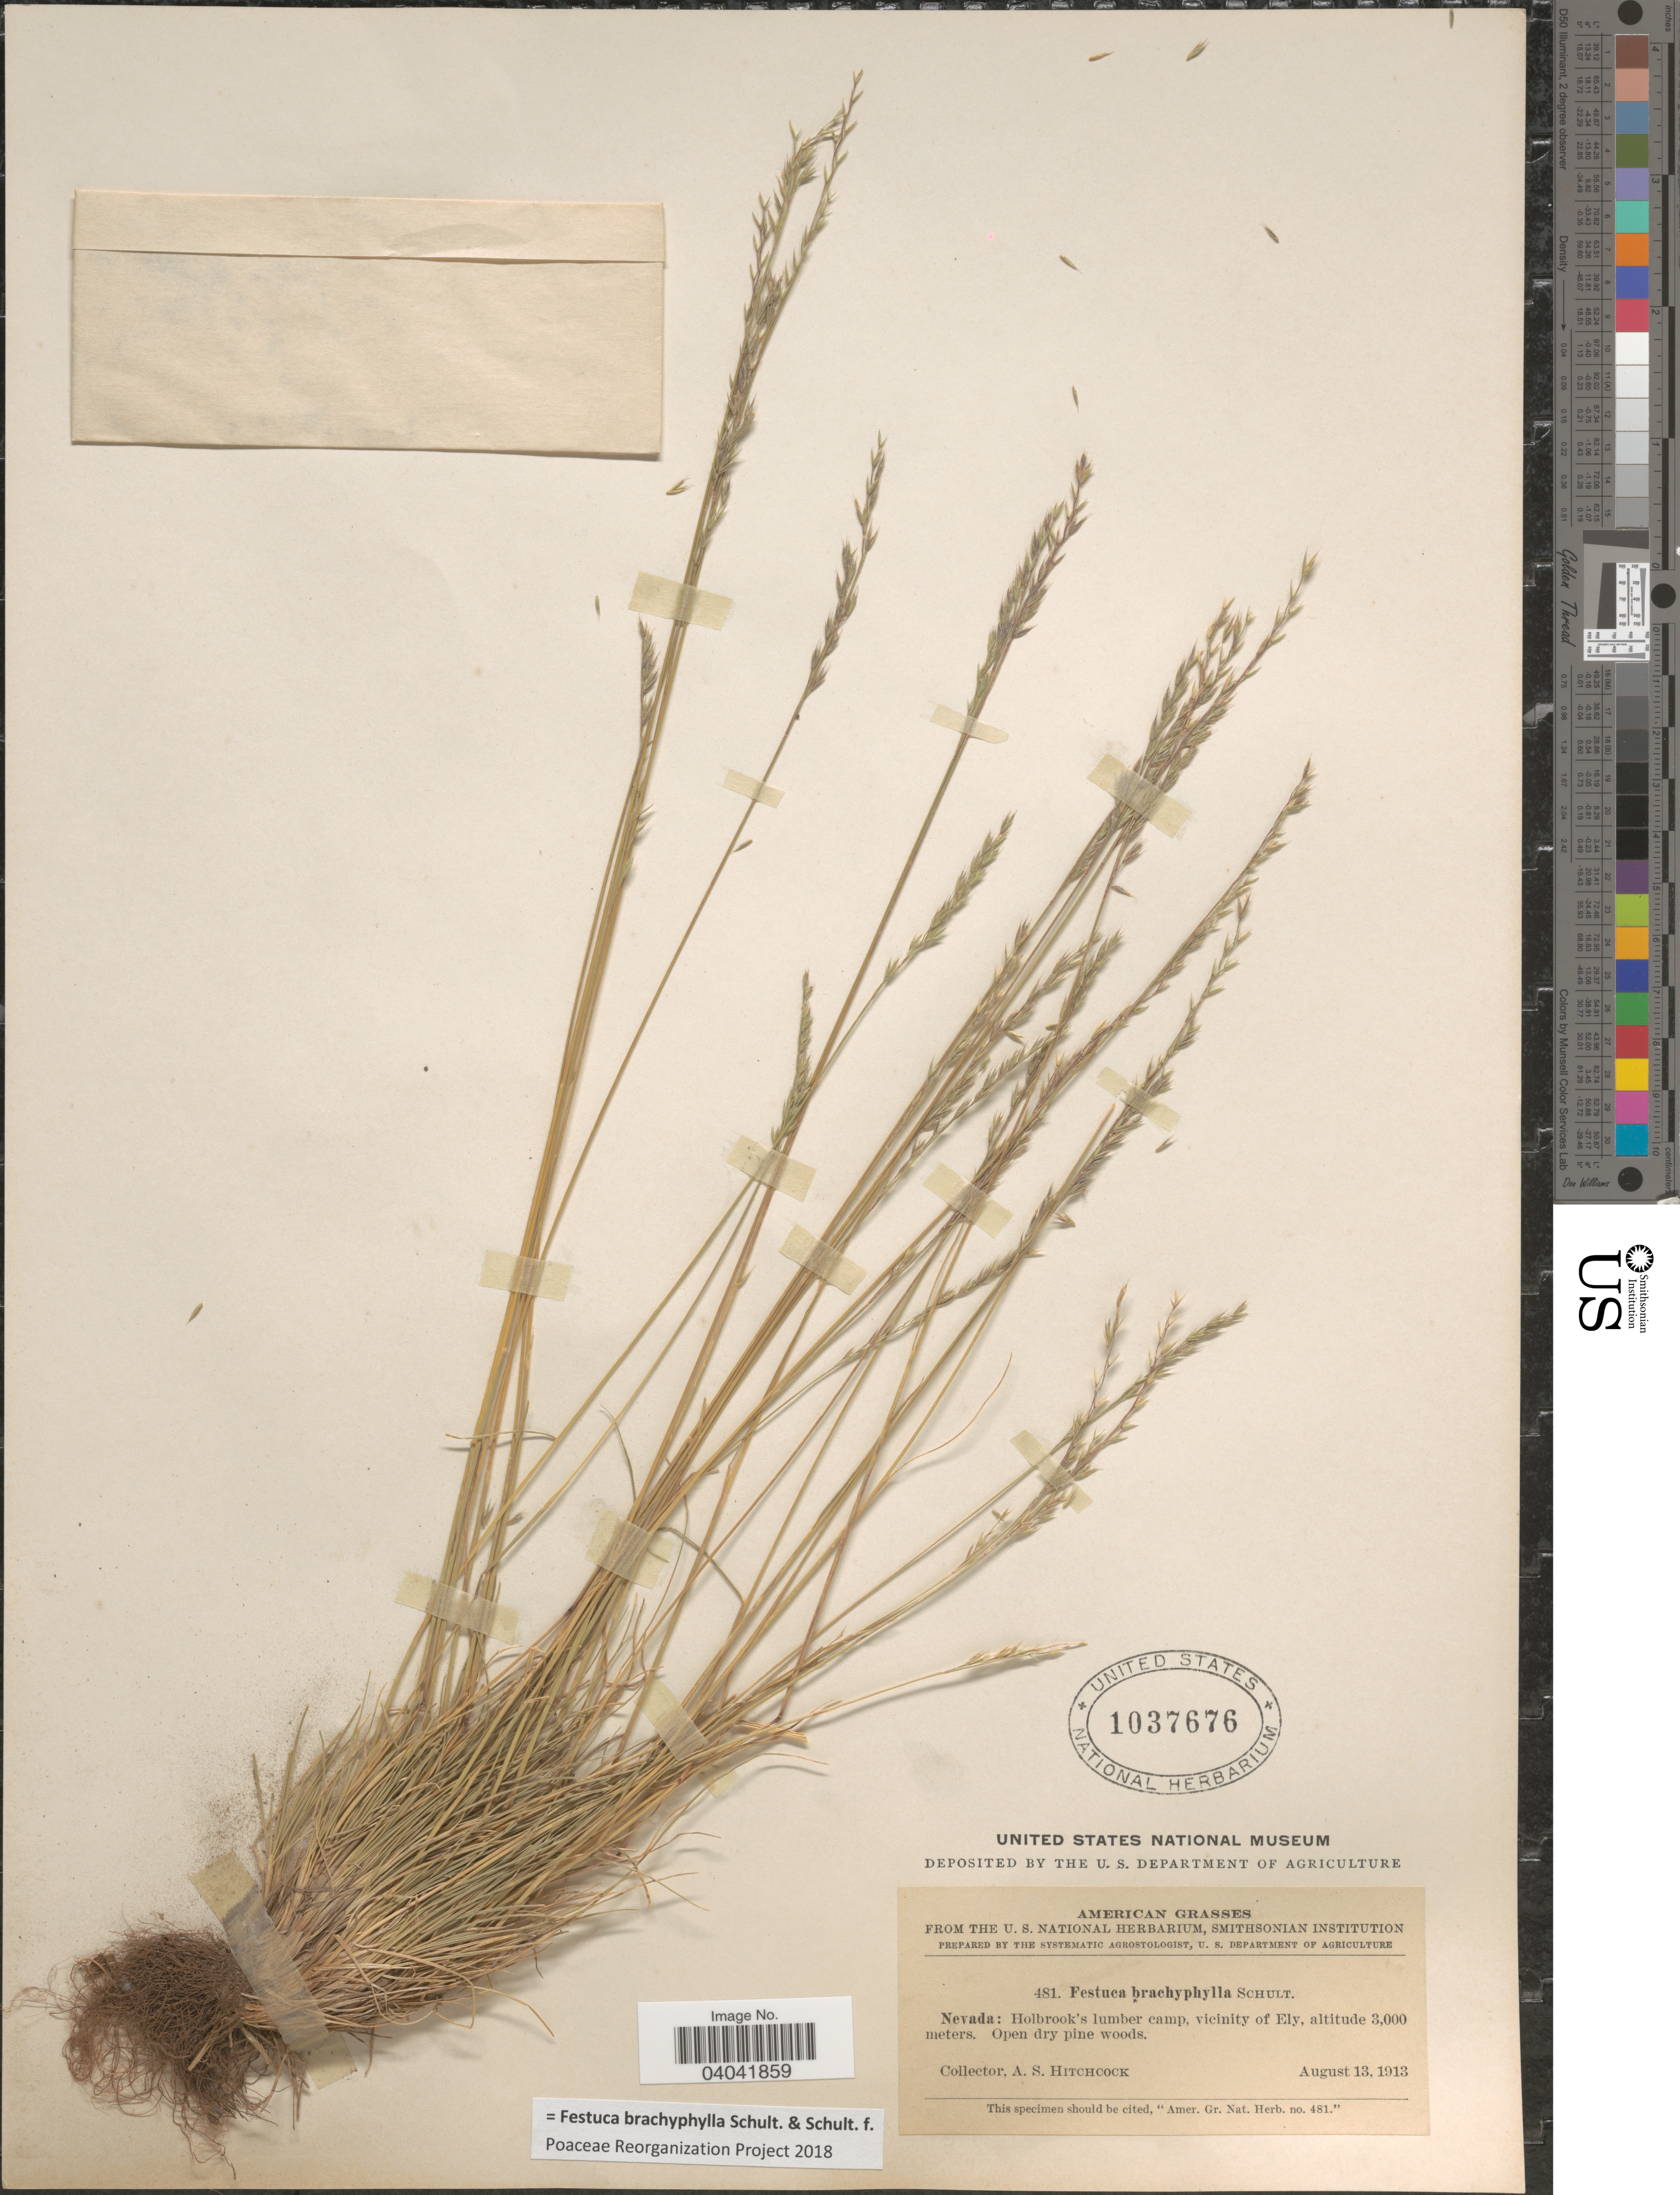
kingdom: Plantae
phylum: Tracheophyta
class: Liliopsida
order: Poales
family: Poaceae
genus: Festuca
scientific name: Festuca brachyphylla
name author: Schult. & Schult. f.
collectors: A. S. Hitchcock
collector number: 481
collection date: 1913-08-13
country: United States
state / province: Nevada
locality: Holbrook's lumber camp, vicinity of Ely.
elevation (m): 3000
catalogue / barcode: US 1037676